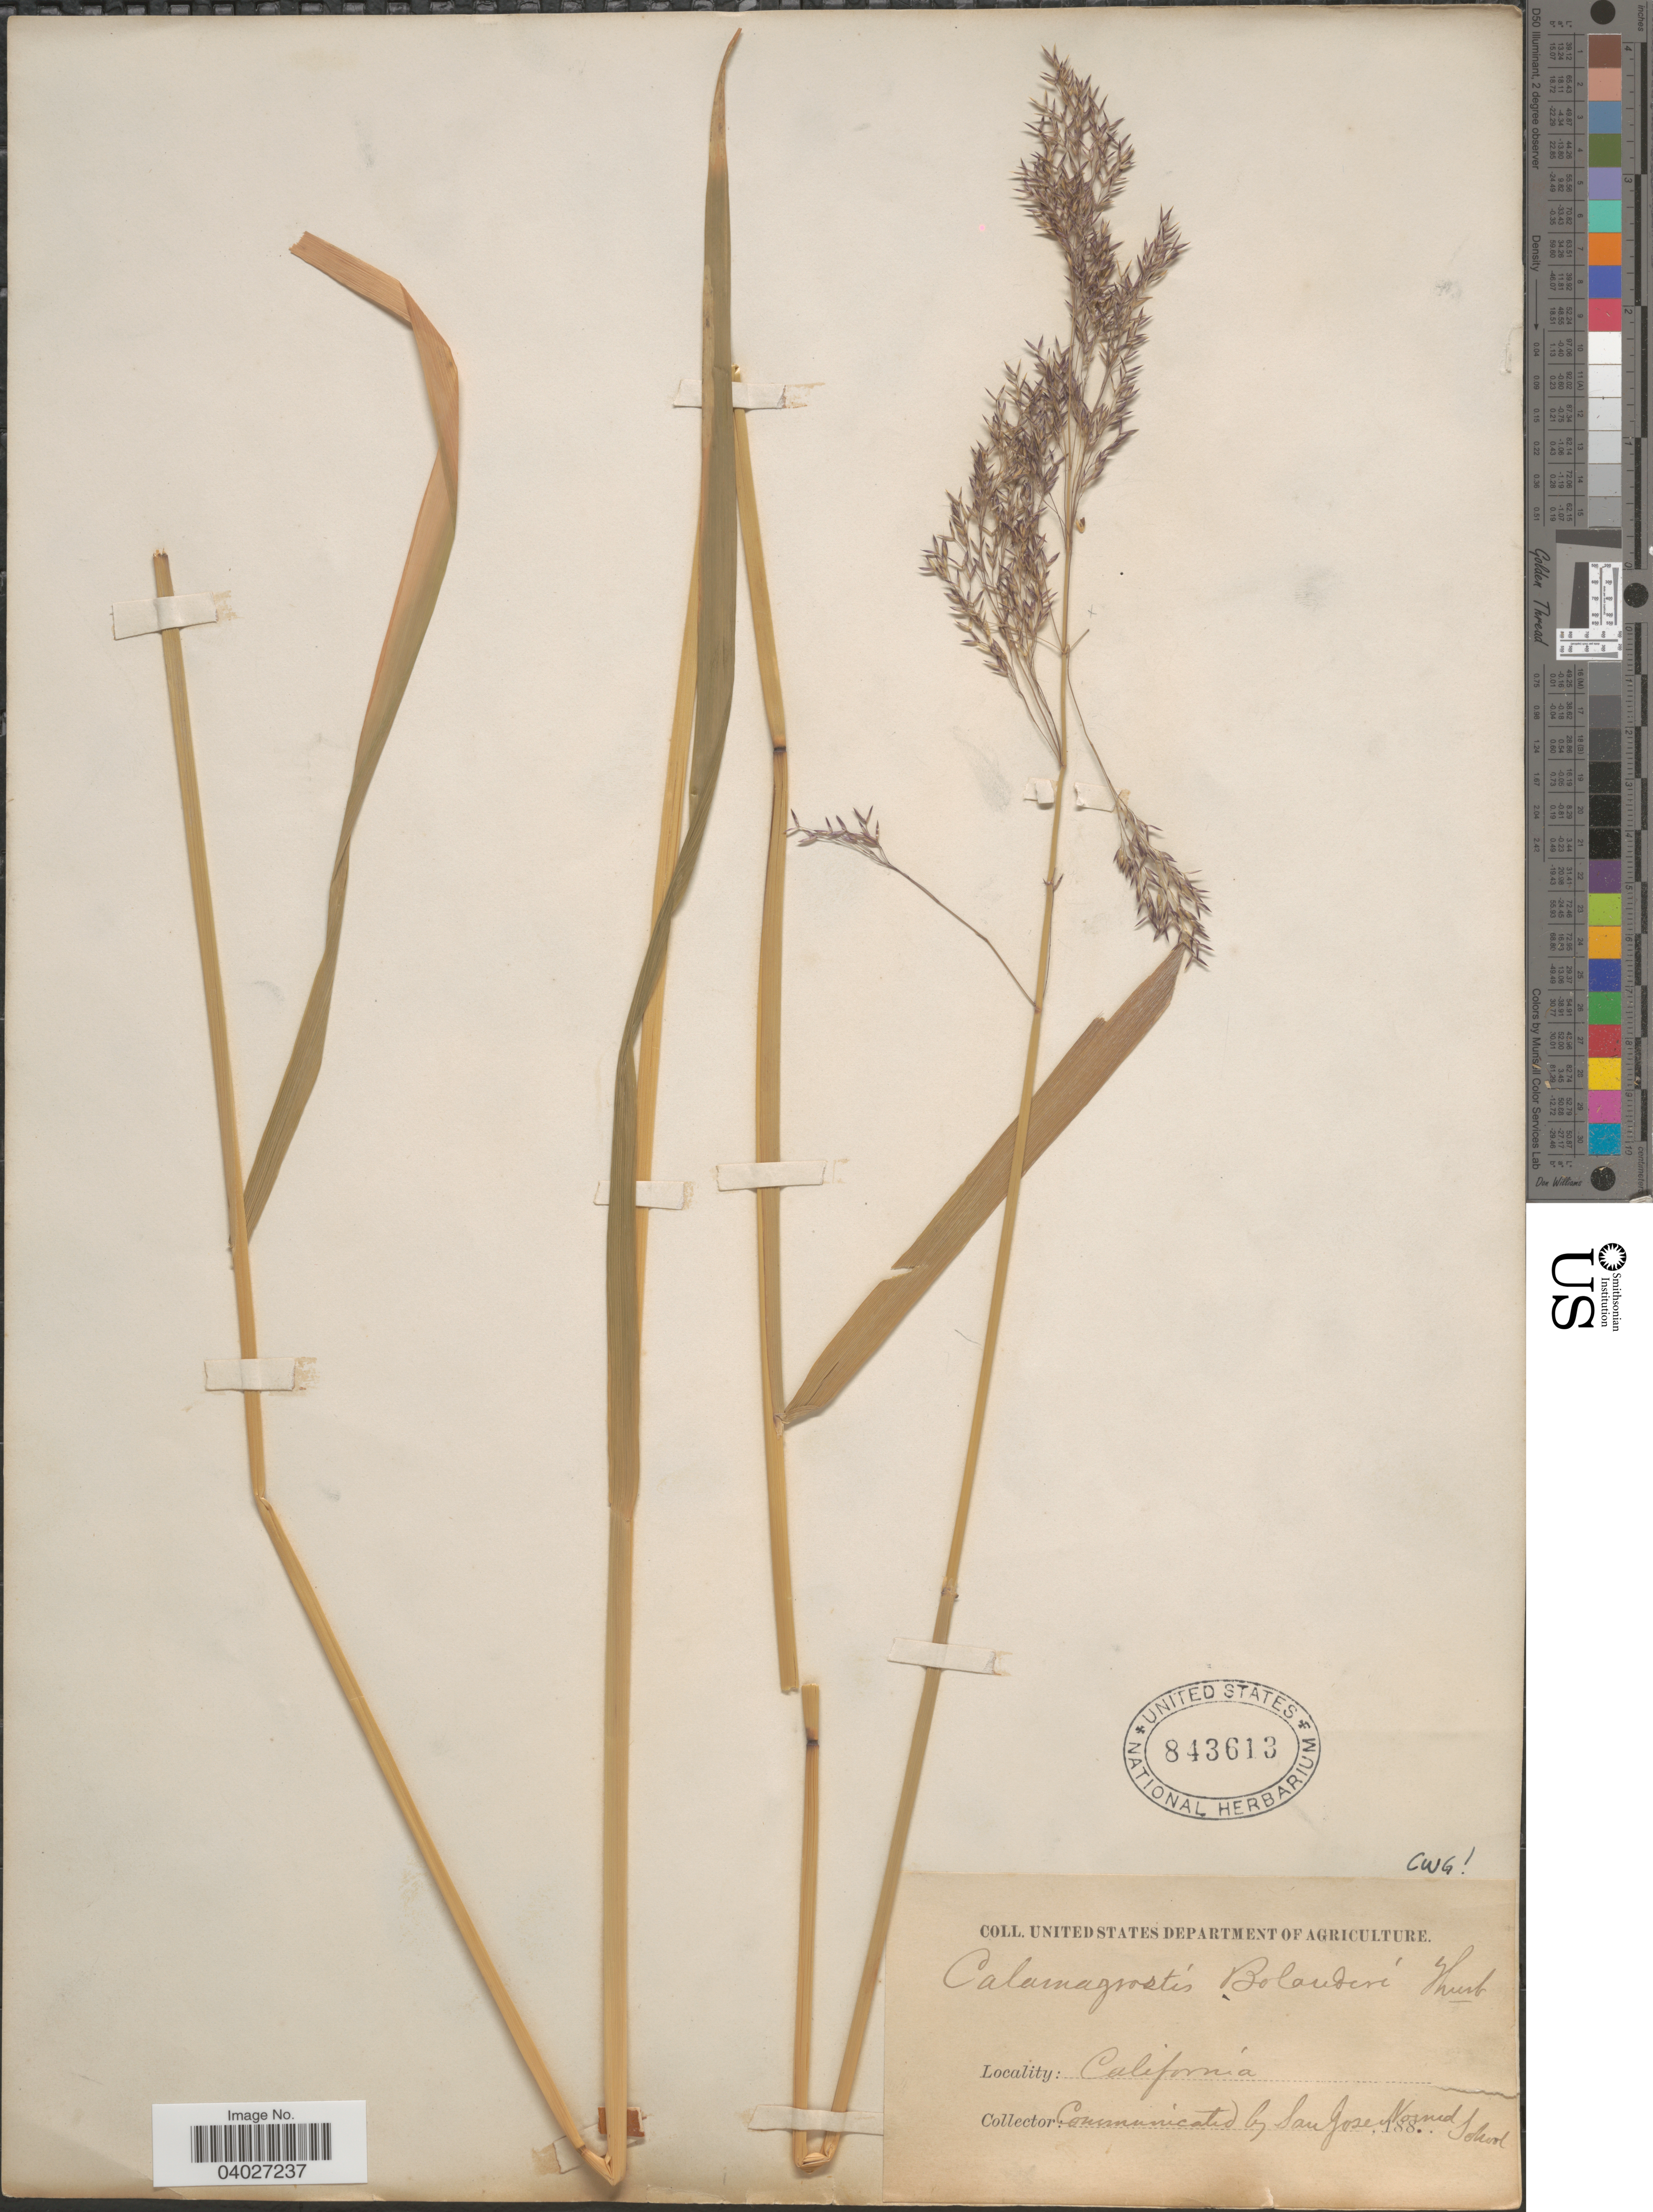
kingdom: Plantae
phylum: Tracheophyta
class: Liliopsida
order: Poales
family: Poaceae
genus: Calamagrostis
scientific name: Calamagrostis bolanderi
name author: Thurb.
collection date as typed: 188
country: United States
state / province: California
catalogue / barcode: US 843613